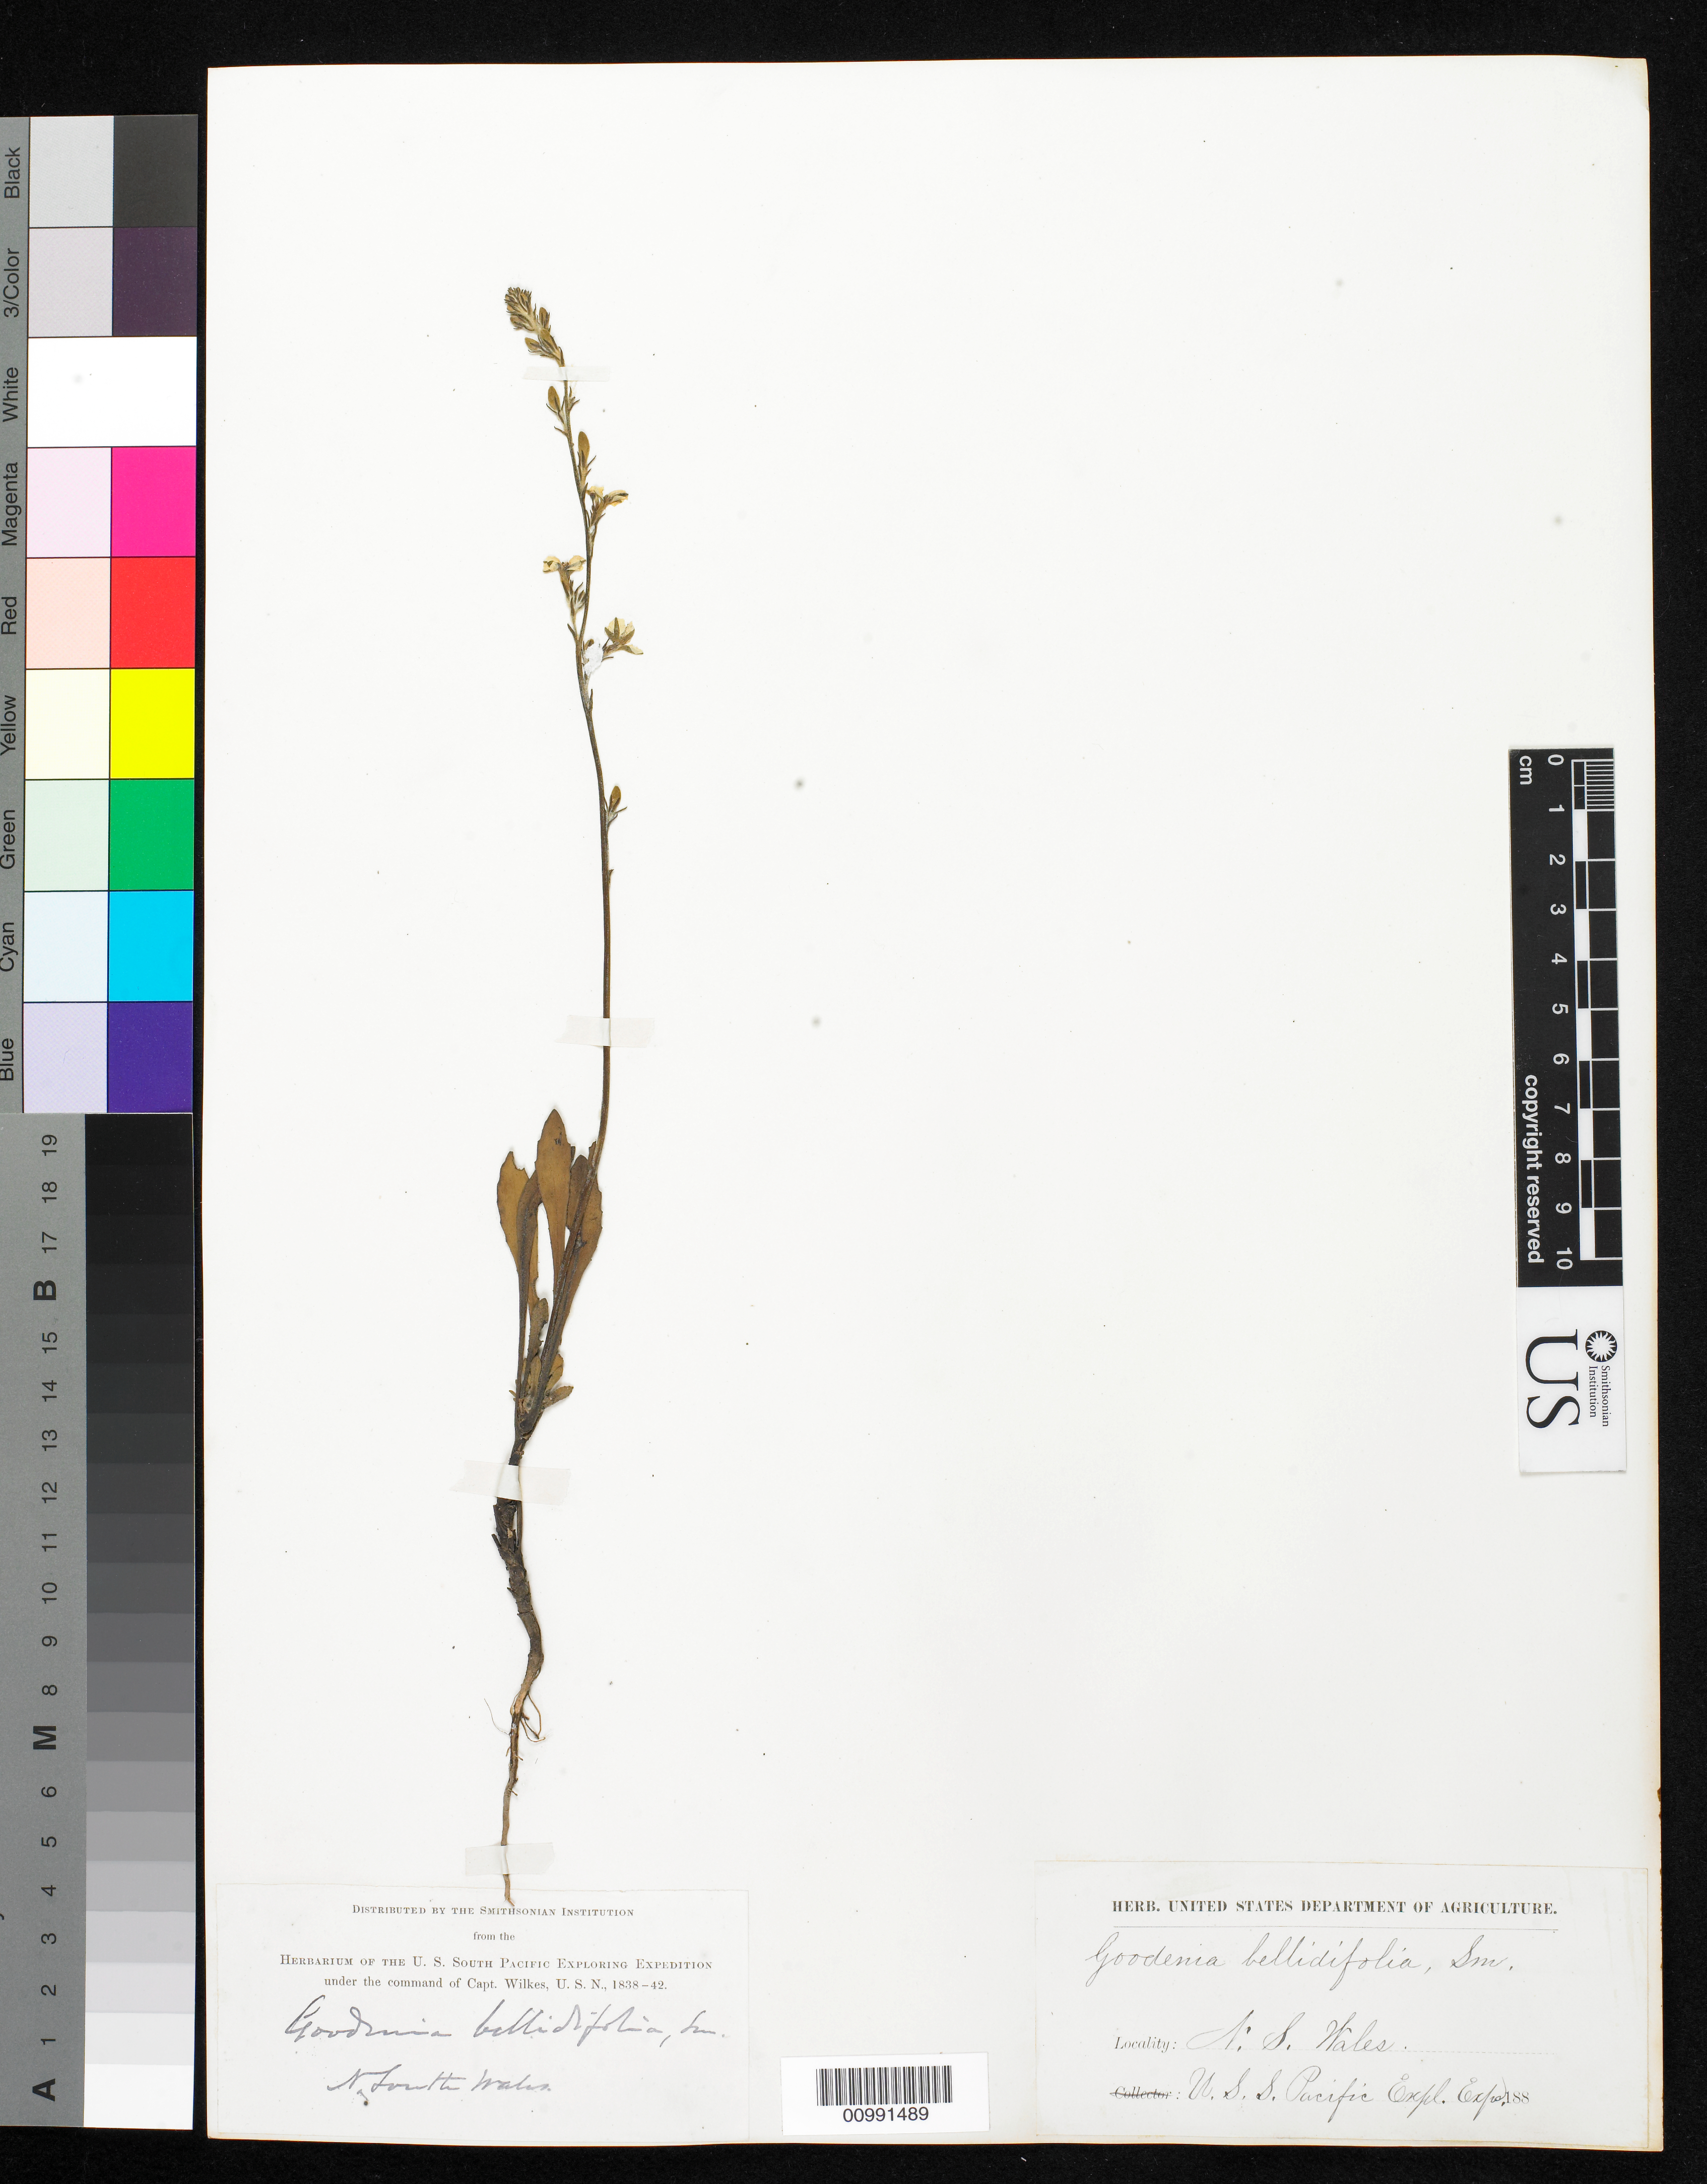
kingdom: Plantae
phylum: Tracheophyta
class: Magnoliopsida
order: Asterales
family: Goodeniaceae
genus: Goodenia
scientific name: Goodenia bellidifolia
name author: Sm.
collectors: Wilkes Explor. Exped.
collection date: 1838/1842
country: Australia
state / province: New South Wales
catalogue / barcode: US 98579